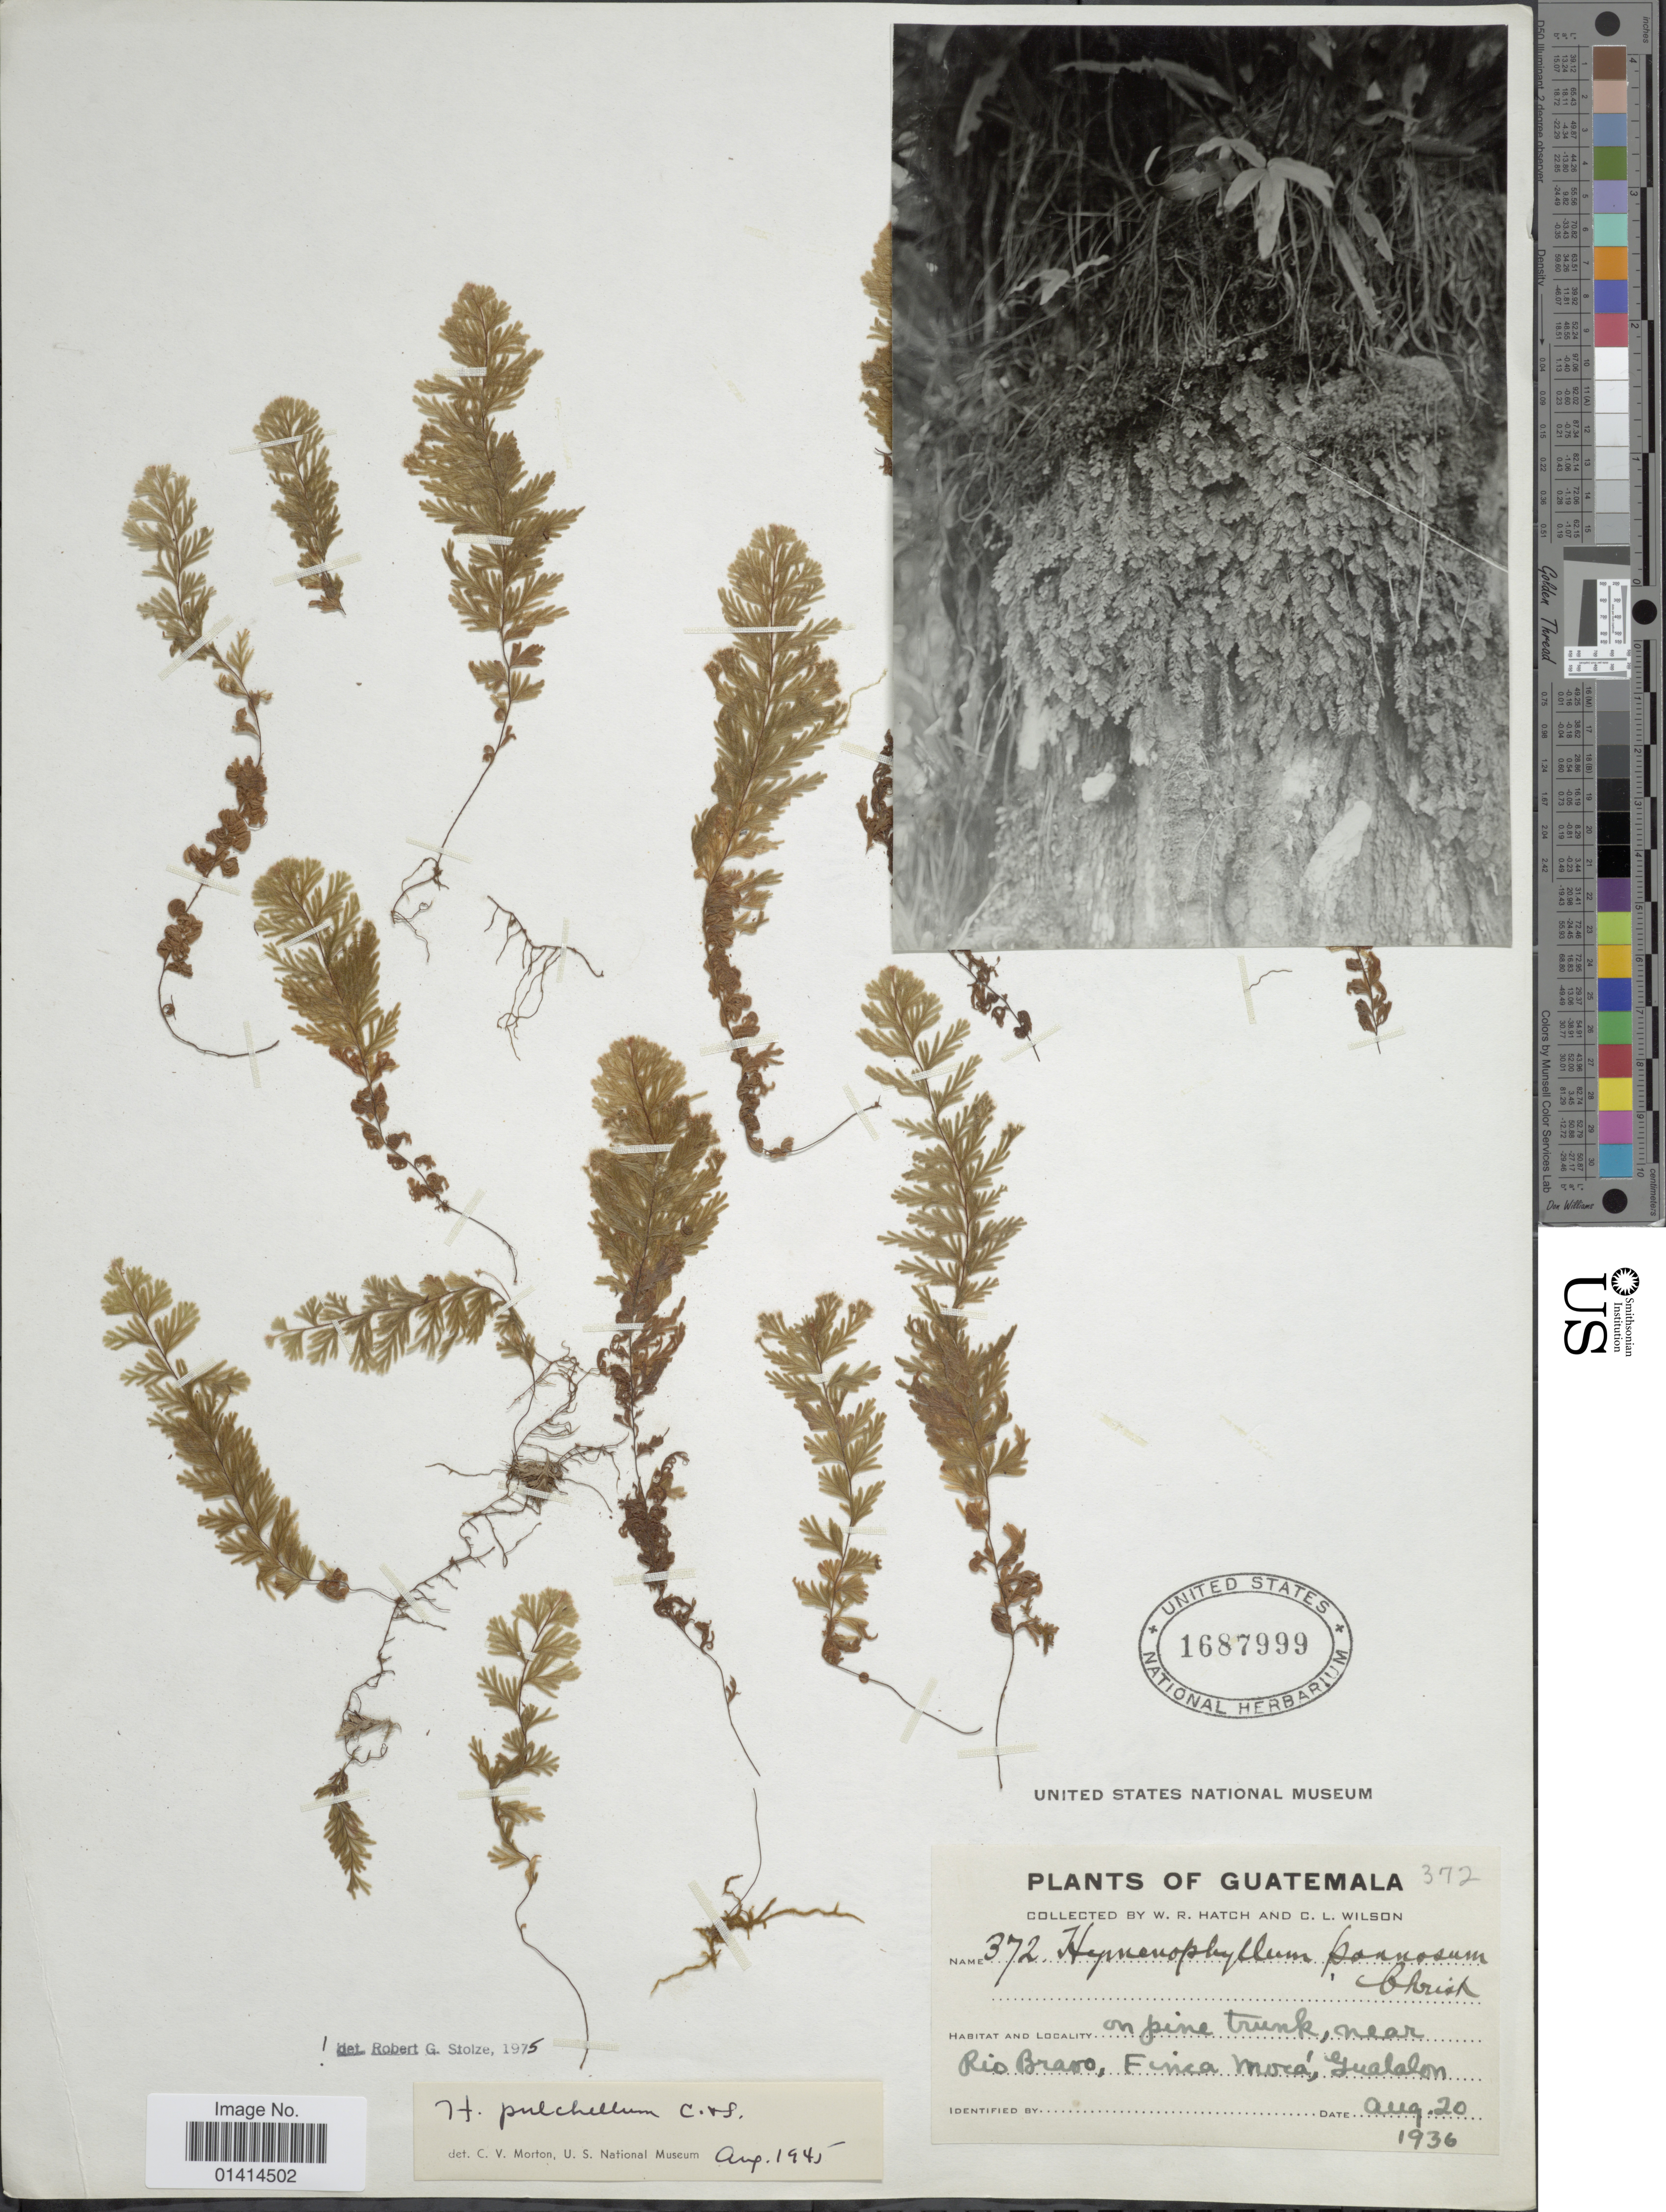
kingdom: Plantae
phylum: Tracheophyta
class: Polypodiopsida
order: Hymenophyllales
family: Hymenophyllaceae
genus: Hymenophyllum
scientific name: Hymenophyllum pulchellum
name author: Schltdl. & Cham.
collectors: W. Hatch & C. L. Wilson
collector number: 372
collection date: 1936-08-20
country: Guatemala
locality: Near Rio Bravo, Finca Mocá, Guatalon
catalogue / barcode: US 1687999